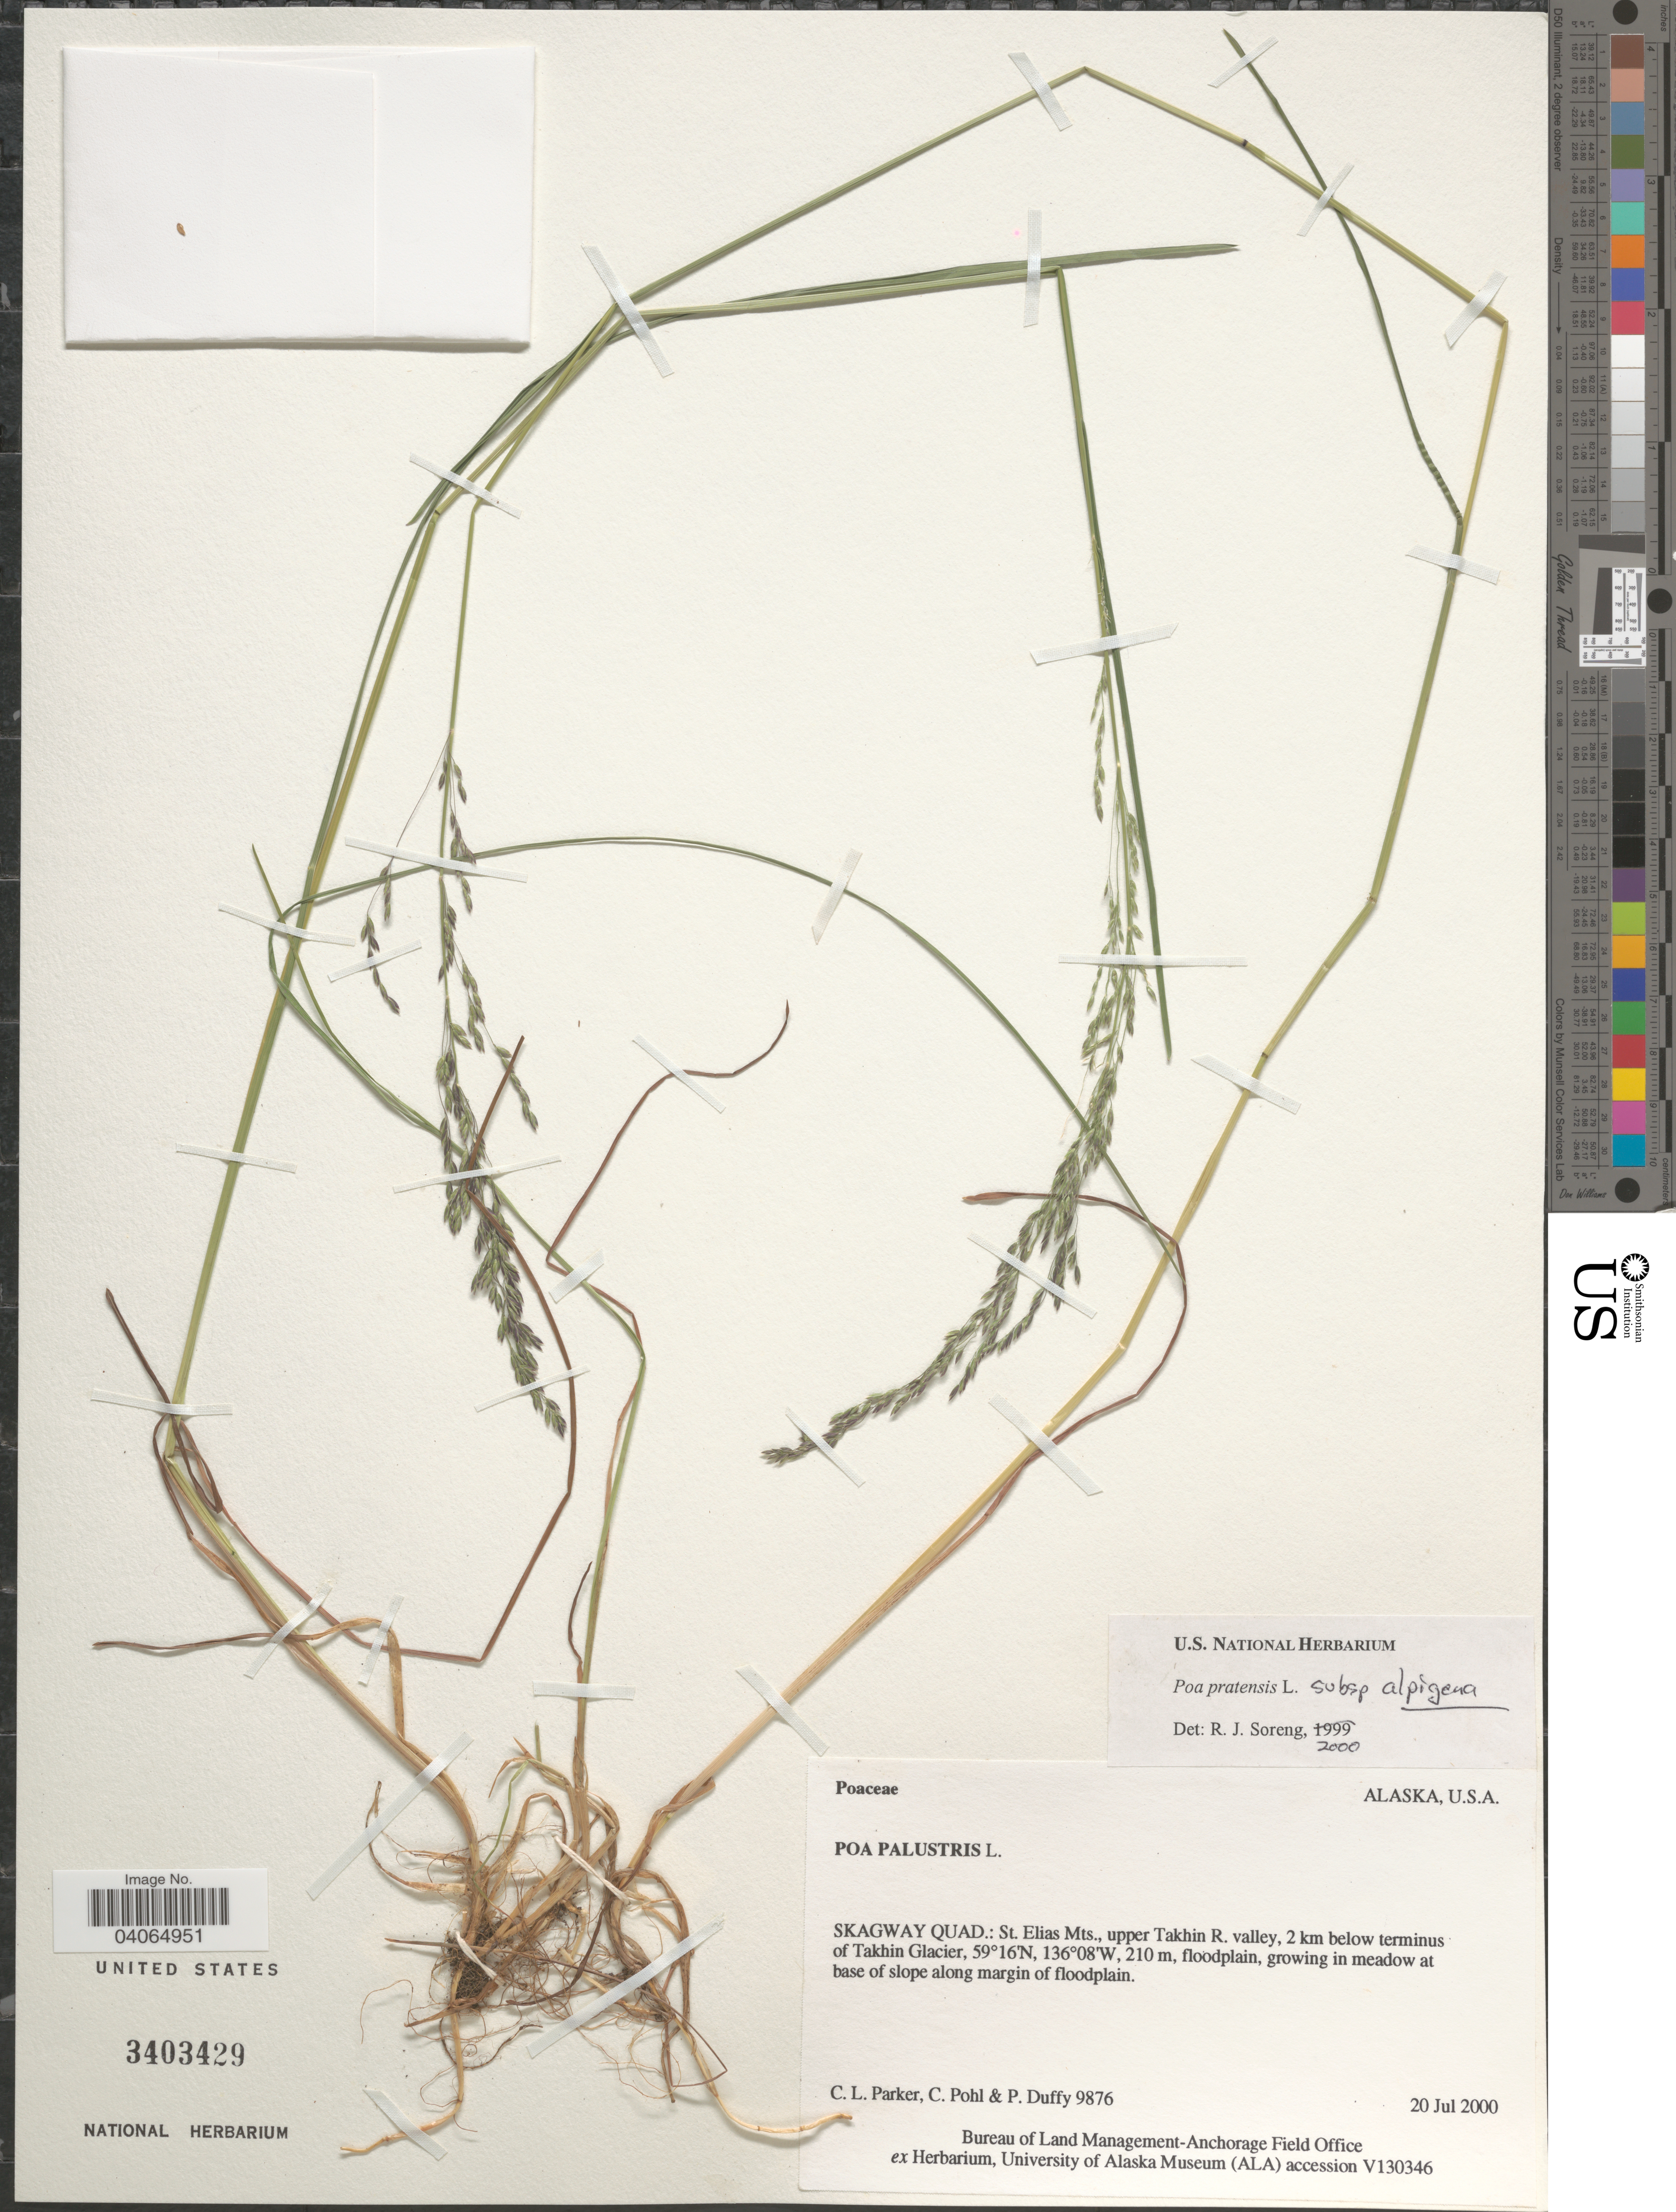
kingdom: Plantae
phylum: Tracheophyta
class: Liliopsida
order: Poales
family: Poaceae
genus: Poa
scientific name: Poa pratensis subsp. alpigena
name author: (Lindm.) Hiitonen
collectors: C. L. Parker, C. Pohl & P. Duffy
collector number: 9876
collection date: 2000-07-20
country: United States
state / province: Alaska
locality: Skagway Quad.: St. Elias Mts., upper Takhin R. valley, 2 km below terminus of Takhin Glacier.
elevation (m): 210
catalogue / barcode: US 3403429